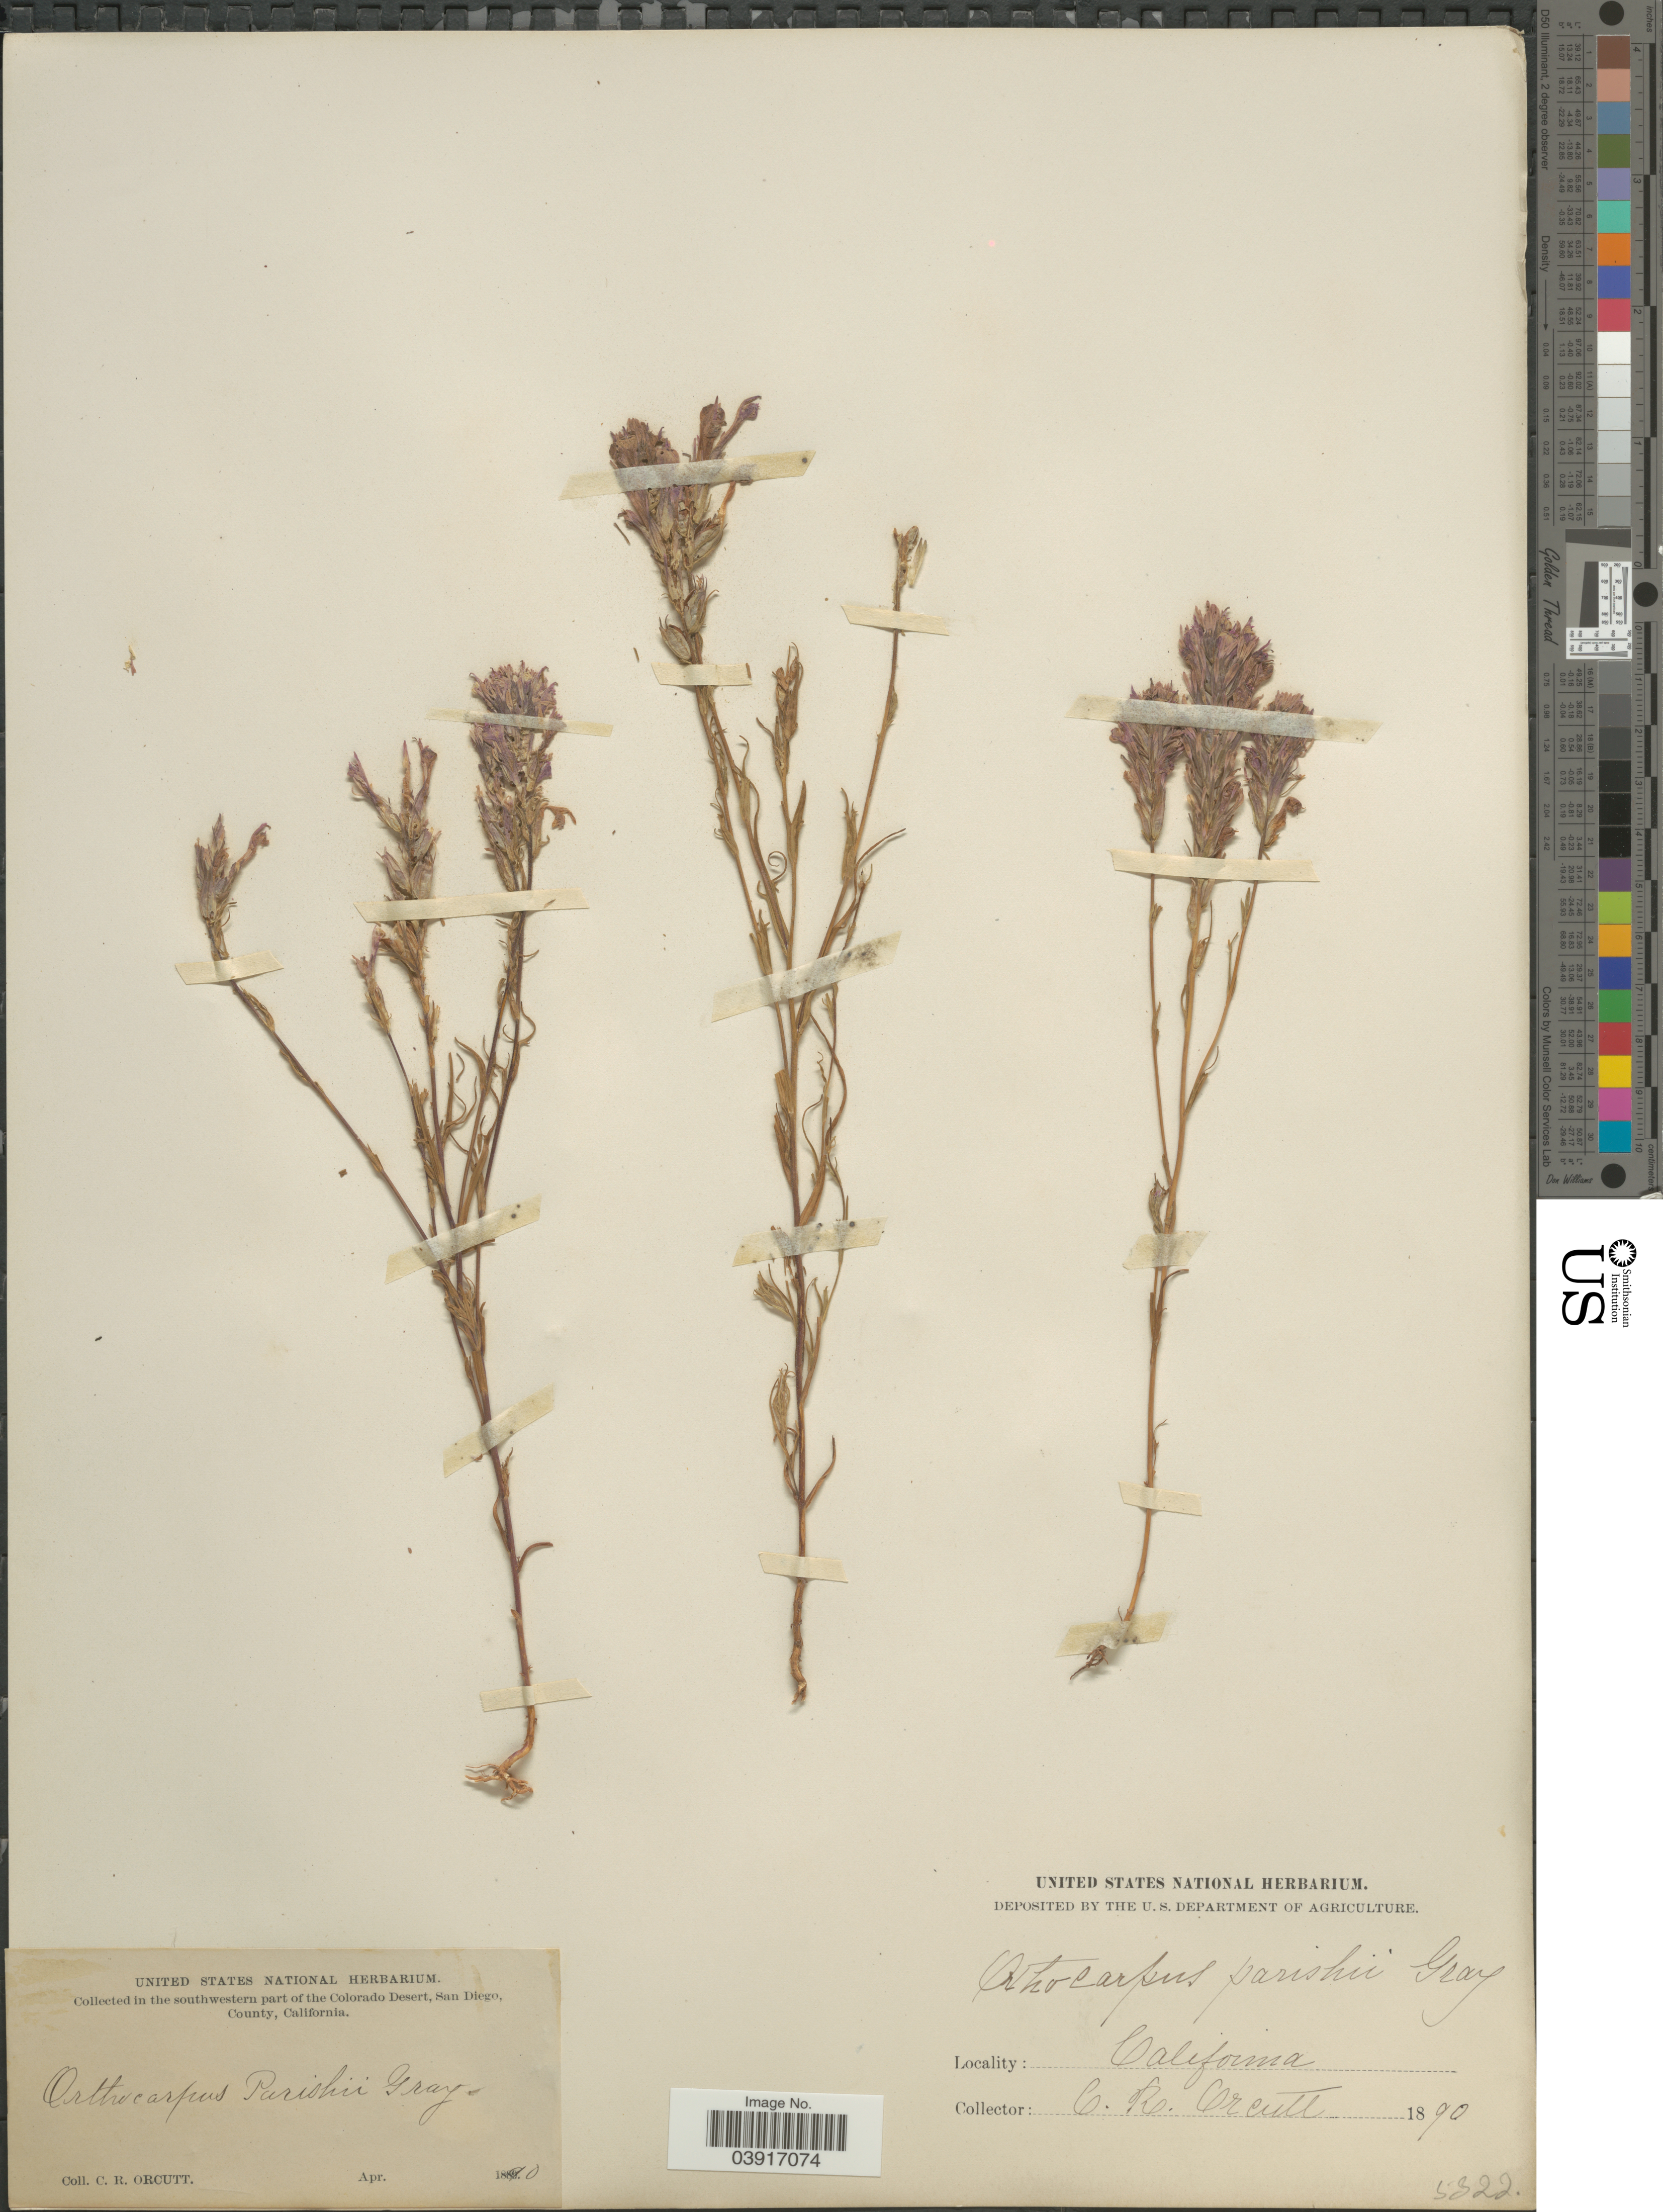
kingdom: Plantae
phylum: Tracheophyta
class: Magnoliopsida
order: Lamiales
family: Orobanchaceae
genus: Orthocarpus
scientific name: Orthocarpus densiflorus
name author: Benth.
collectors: C. R. Orcutt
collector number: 5322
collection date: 1890-04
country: United States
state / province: California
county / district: San Diego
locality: In the southwestern part of the Colorado Desert, San Diego, County.